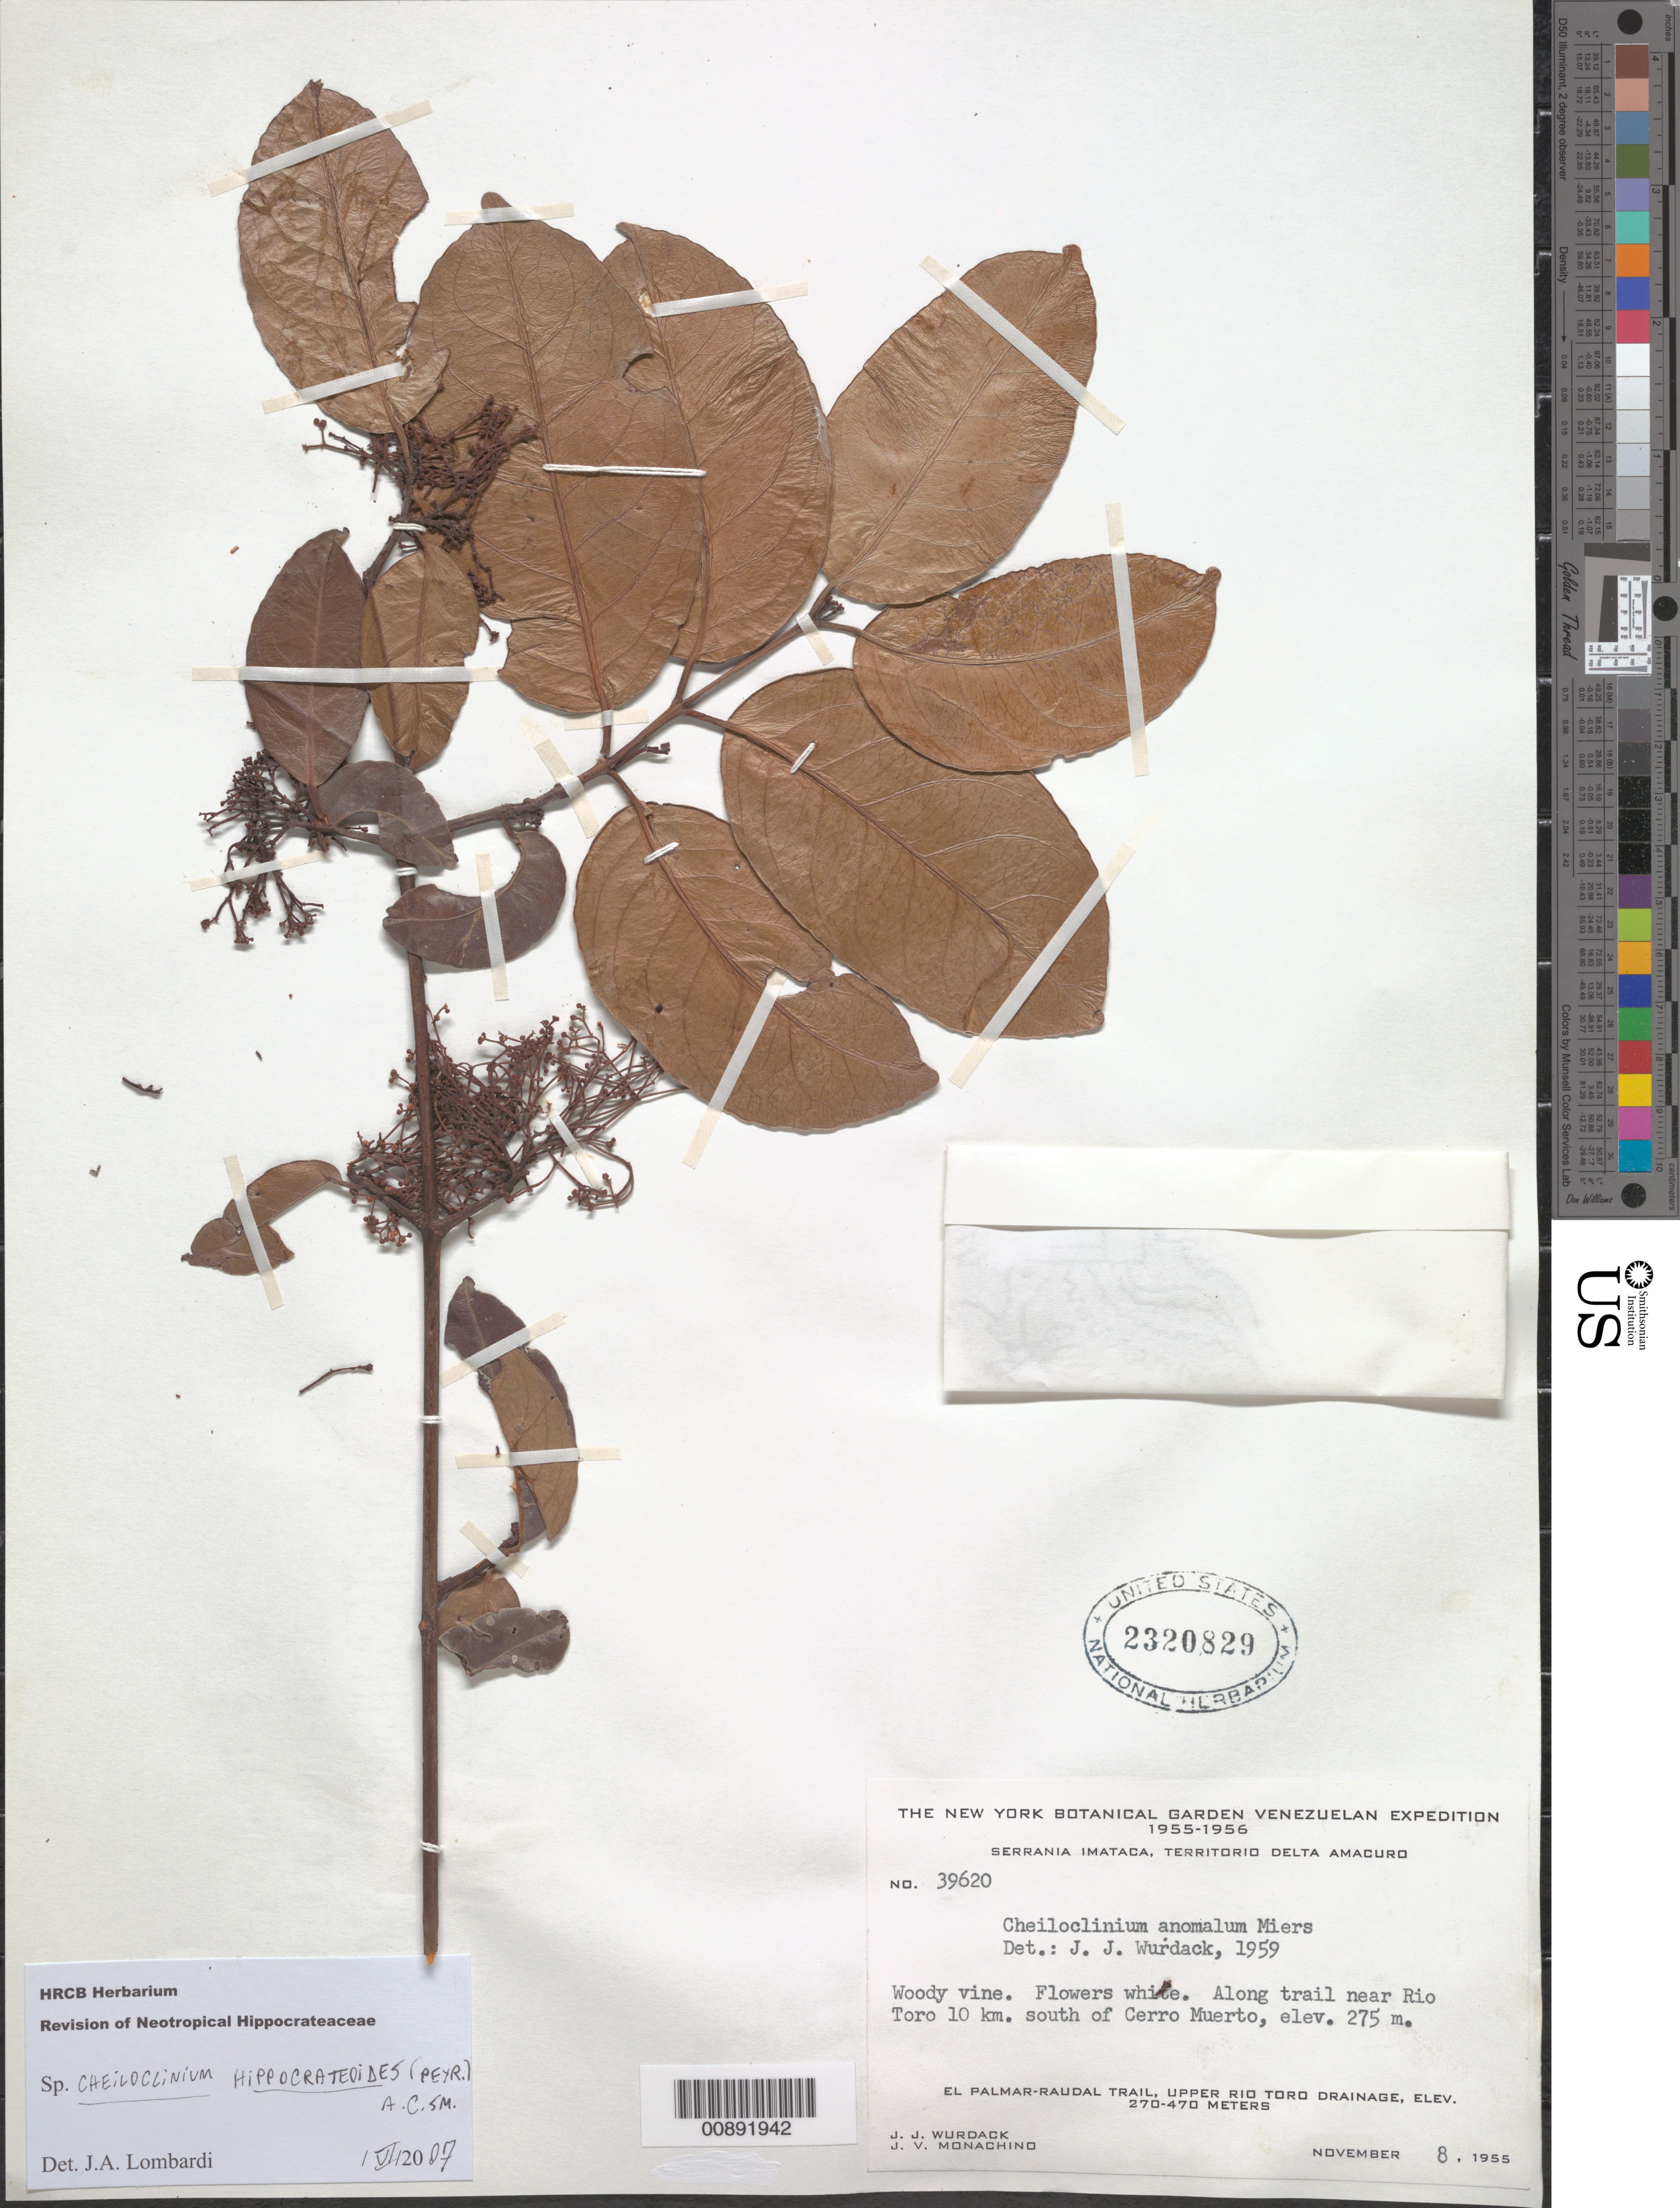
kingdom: Plantae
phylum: Tracheophyta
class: Magnoliopsida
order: Celastrales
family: Celastraceae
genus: Cheiloclinium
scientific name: Cheiloclinium hippocrateoides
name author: (Peyr.) A.C. Sm.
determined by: Lombardi, Julio A.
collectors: J. J. Wurdack & J. V. Monachino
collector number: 39620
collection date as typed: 8-Nov-55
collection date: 1955-11-08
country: Venezuela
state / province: Delta Amacuro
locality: Serrania Imataca, El Palmar-Raudal Trail, upper Río Toro drainage; near Rio Toro 10 km S of Cerro Muerto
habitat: Along trail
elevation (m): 275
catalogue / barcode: US 2320829